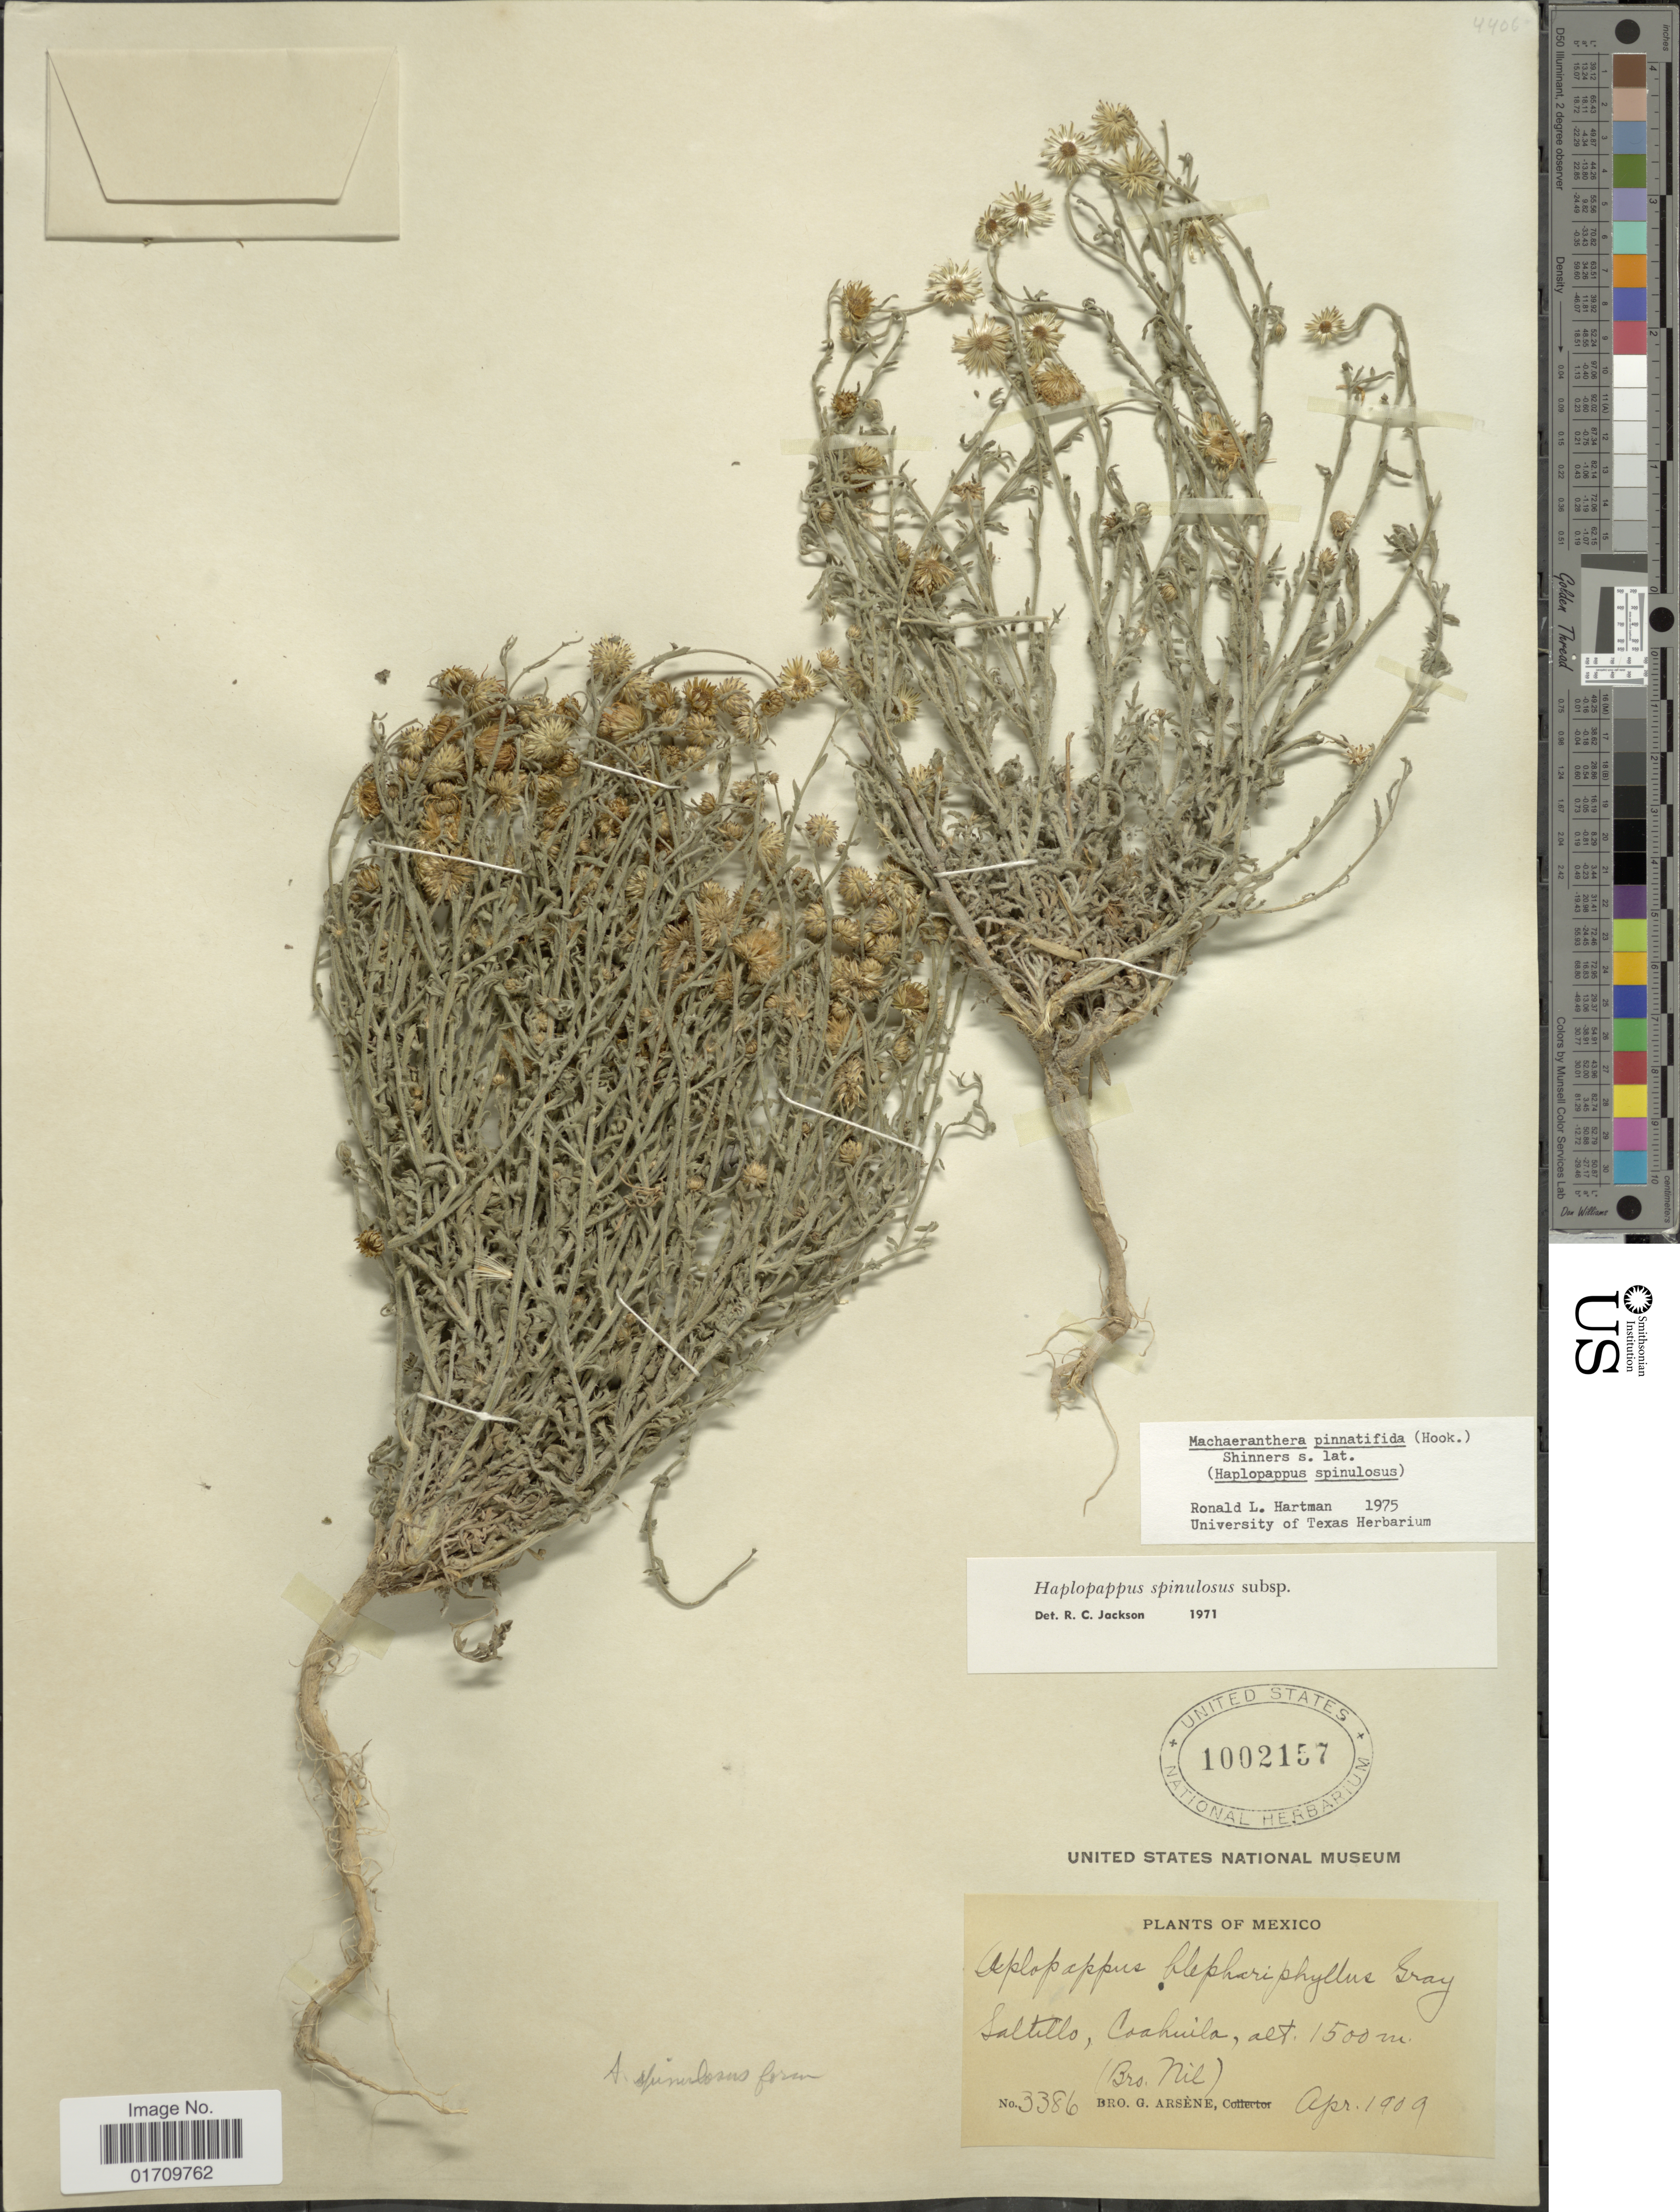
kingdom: Plantae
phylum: Tracheophyta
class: Magnoliopsida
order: Asterales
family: Asteraceae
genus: Machaeranthera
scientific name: Machaeranthera pinnatifida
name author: (Hook.) Shinners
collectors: Bro. Nil & Bro. G. Arsène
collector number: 3386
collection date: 1909-04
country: Mexico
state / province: Coahuila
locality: Saltillo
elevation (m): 1500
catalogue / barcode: US 1002157